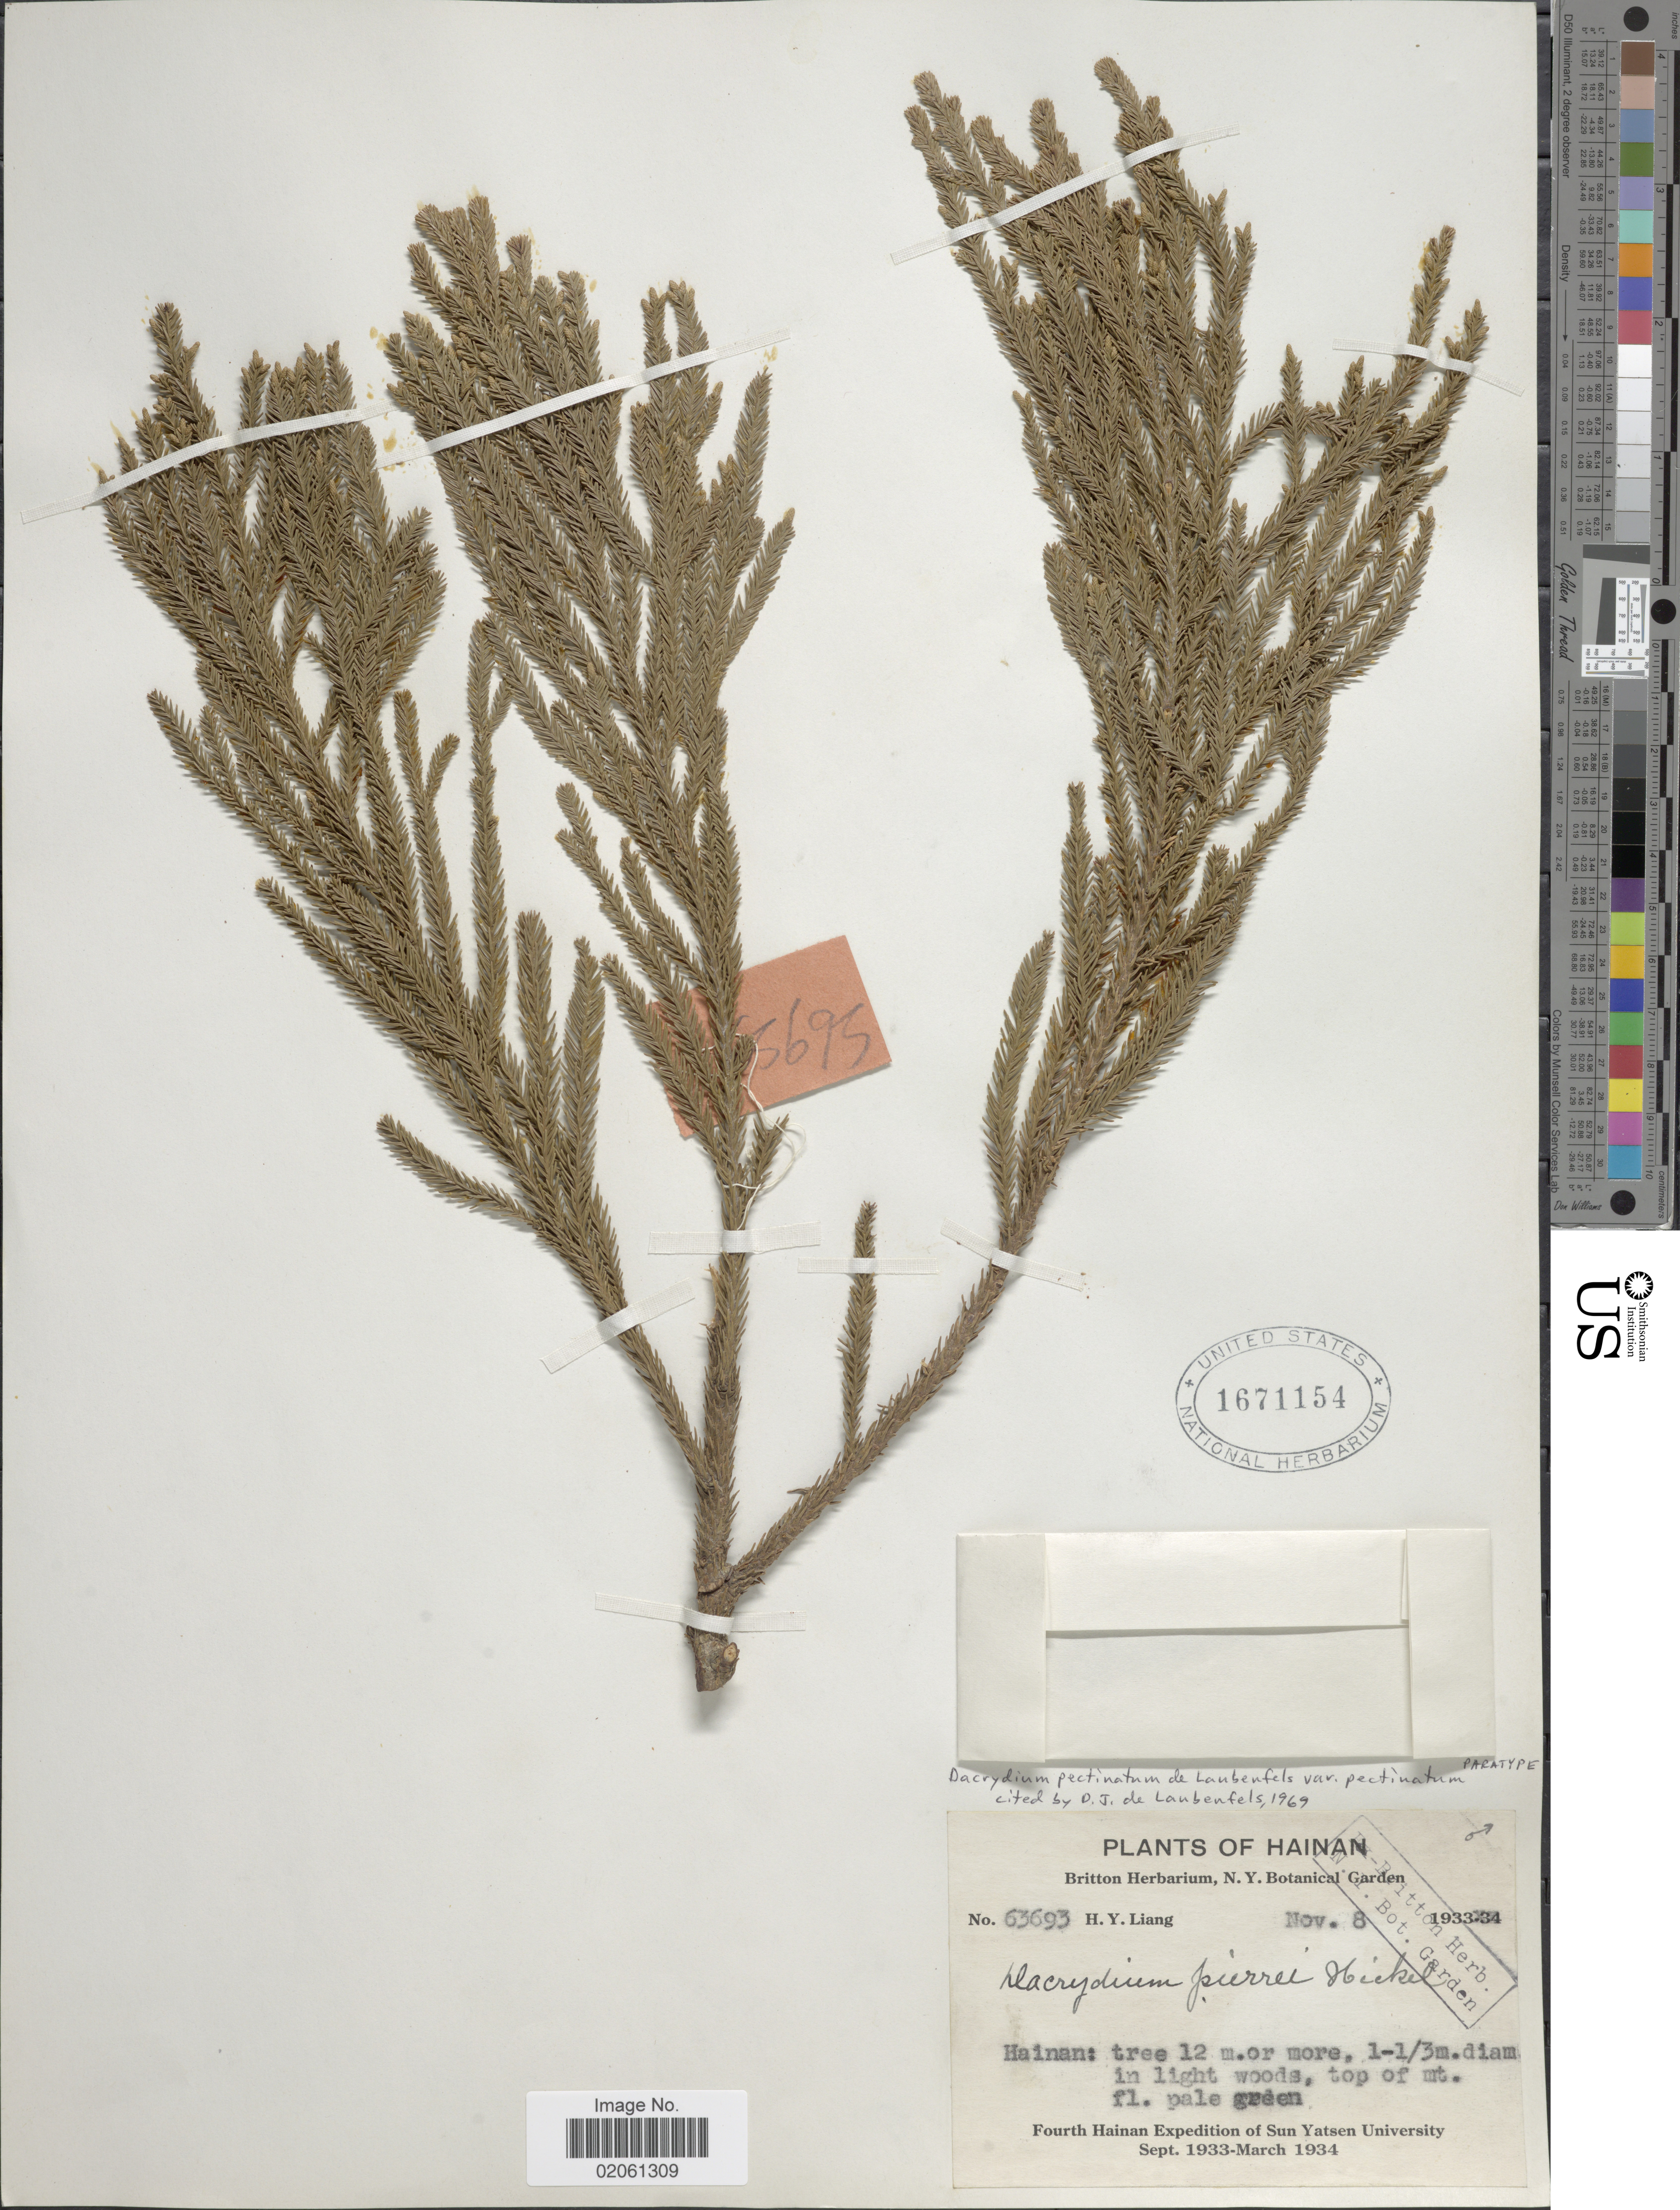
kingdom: Plantae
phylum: Tracheophyta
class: Pinopsida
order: Pinales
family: Podocarpaceae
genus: Dacrydium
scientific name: Dacrydium pectinatum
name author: de Laub.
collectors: H. Y. Liang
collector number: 63693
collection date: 1933-11-08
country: China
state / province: Hainan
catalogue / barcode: US 1671154